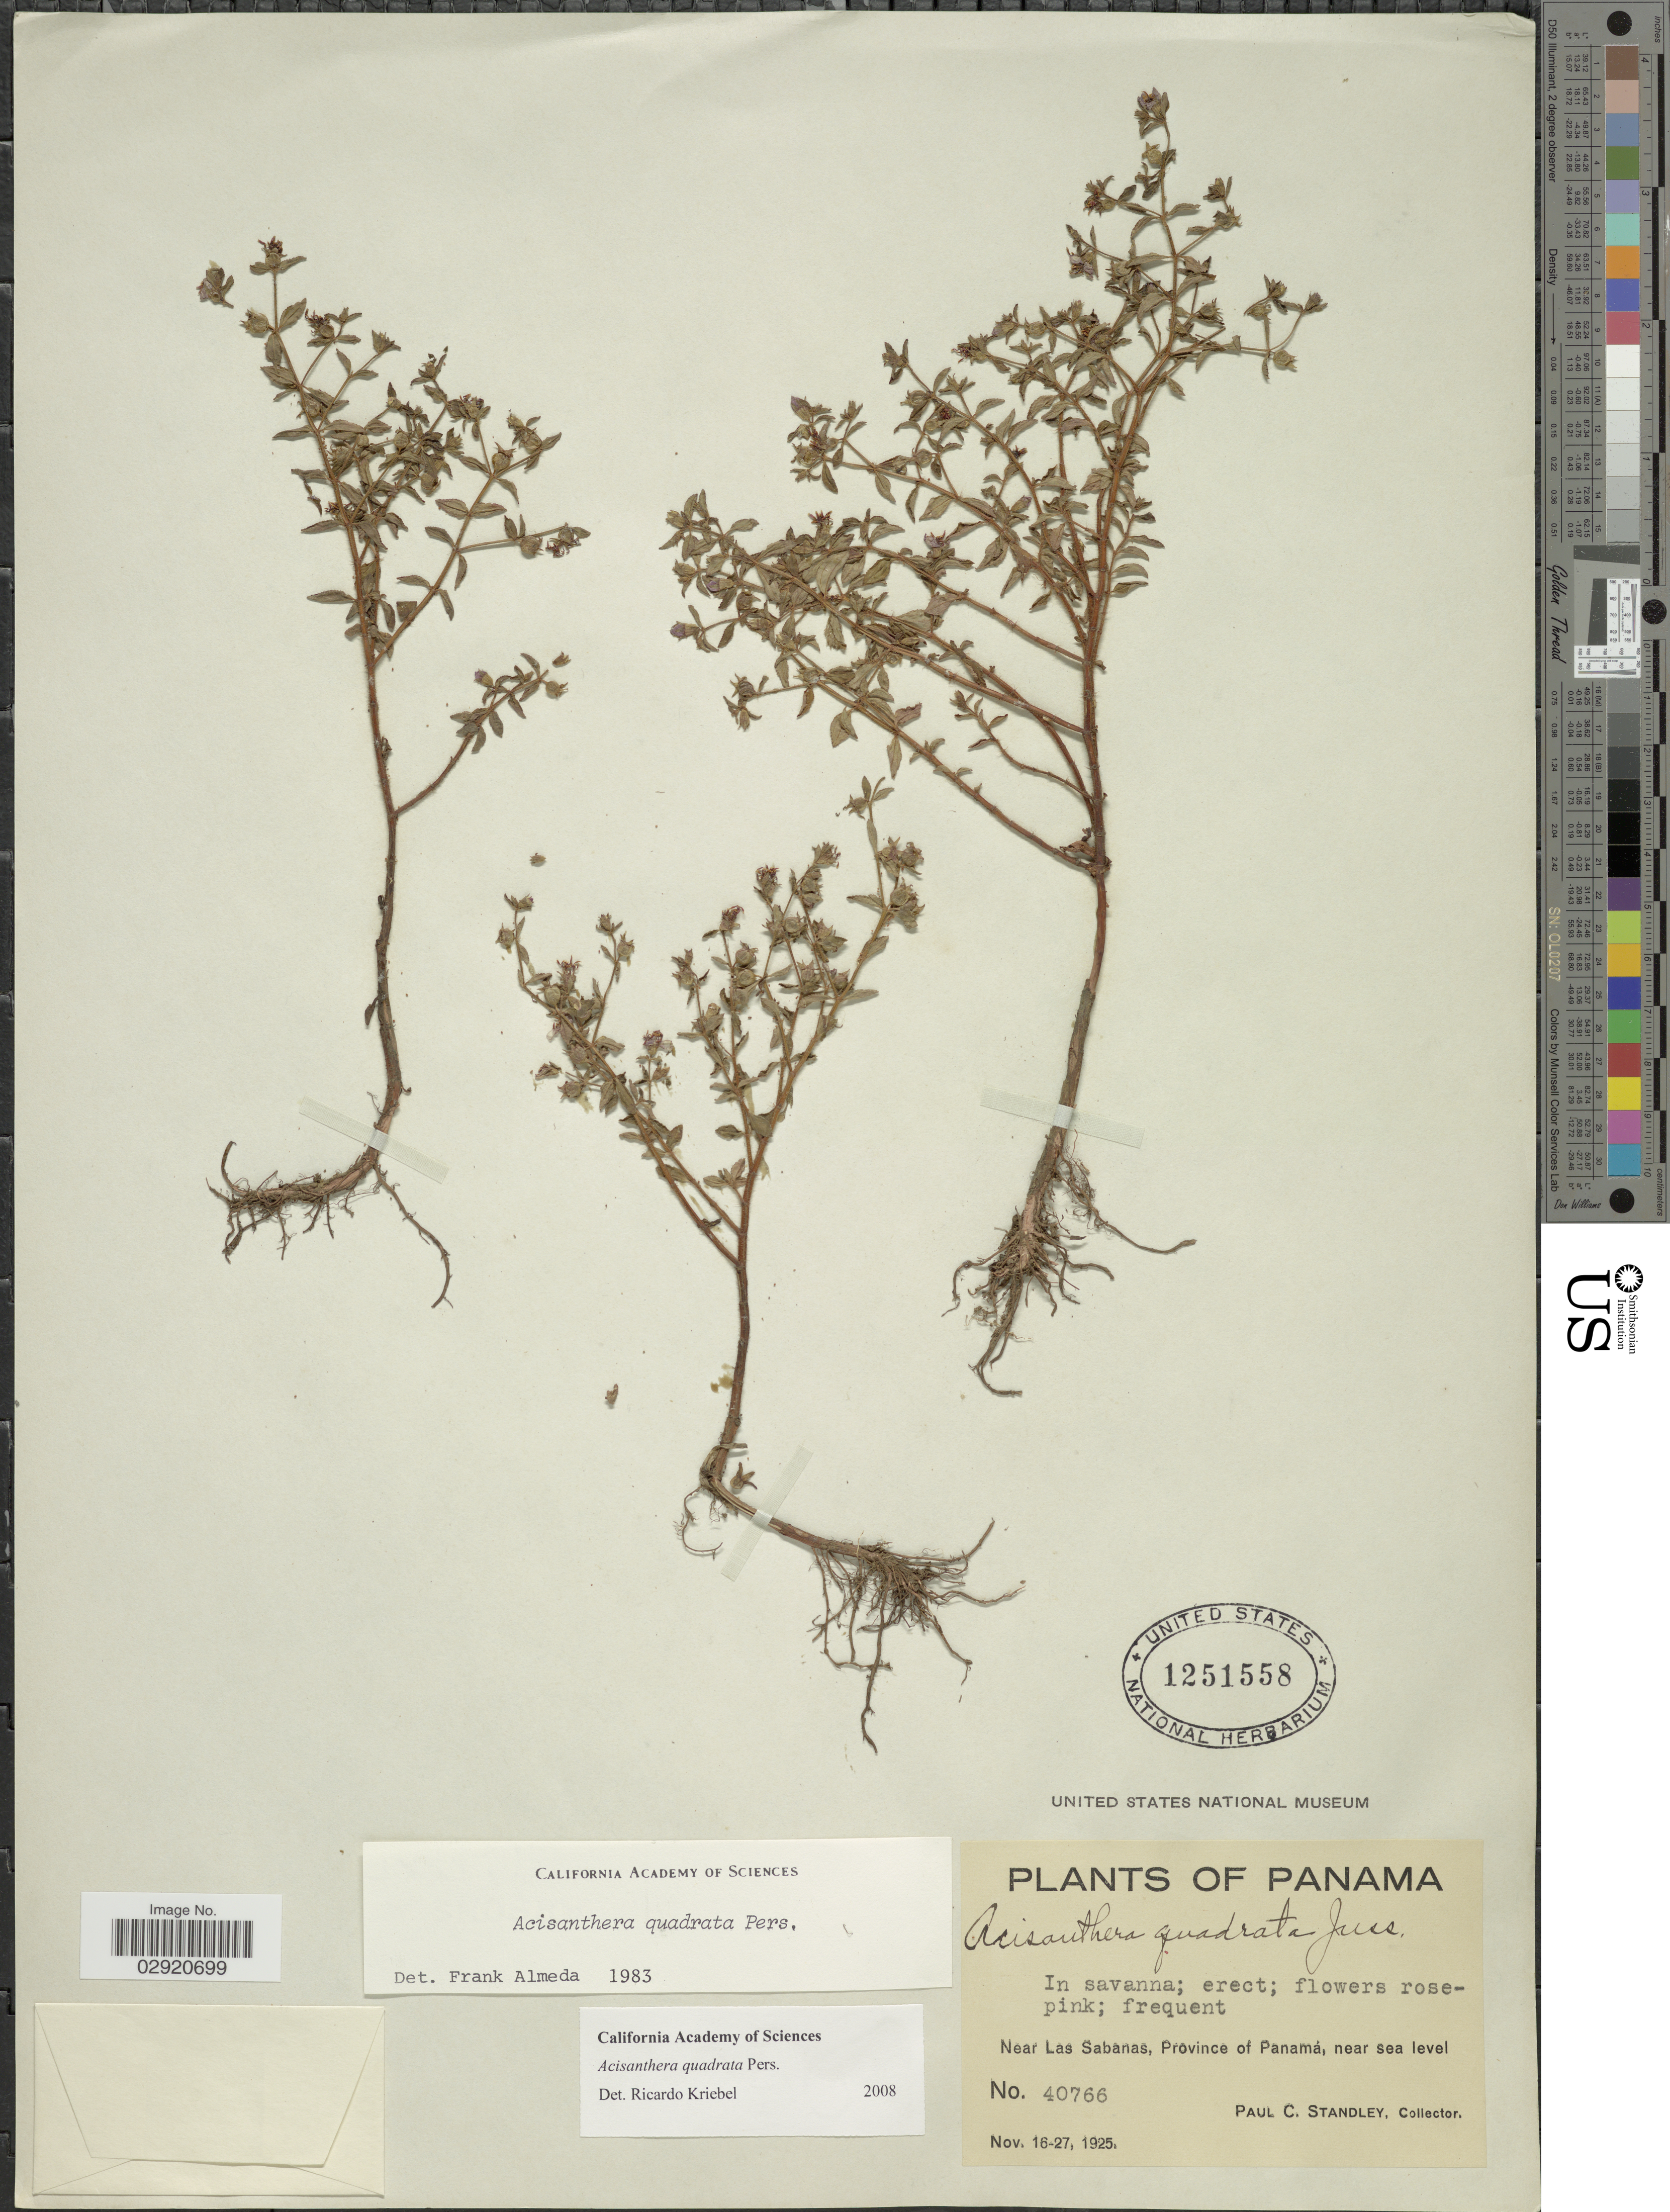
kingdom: Plantae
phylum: Tracheophyta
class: Magnoliopsida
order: Myrtales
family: Melastomataceae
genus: Acisanthera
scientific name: Acisanthera erecta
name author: Gleason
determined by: Nunes da Silva, Diego, (RB), Jardim Botanico do Rio de Janeiro - Herbario (BRAZIL)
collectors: P. C. Standley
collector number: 40766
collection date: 1925-11-16/1925-11-27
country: Panama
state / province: Panamá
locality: Near Las Sabanas.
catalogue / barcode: US 1251558